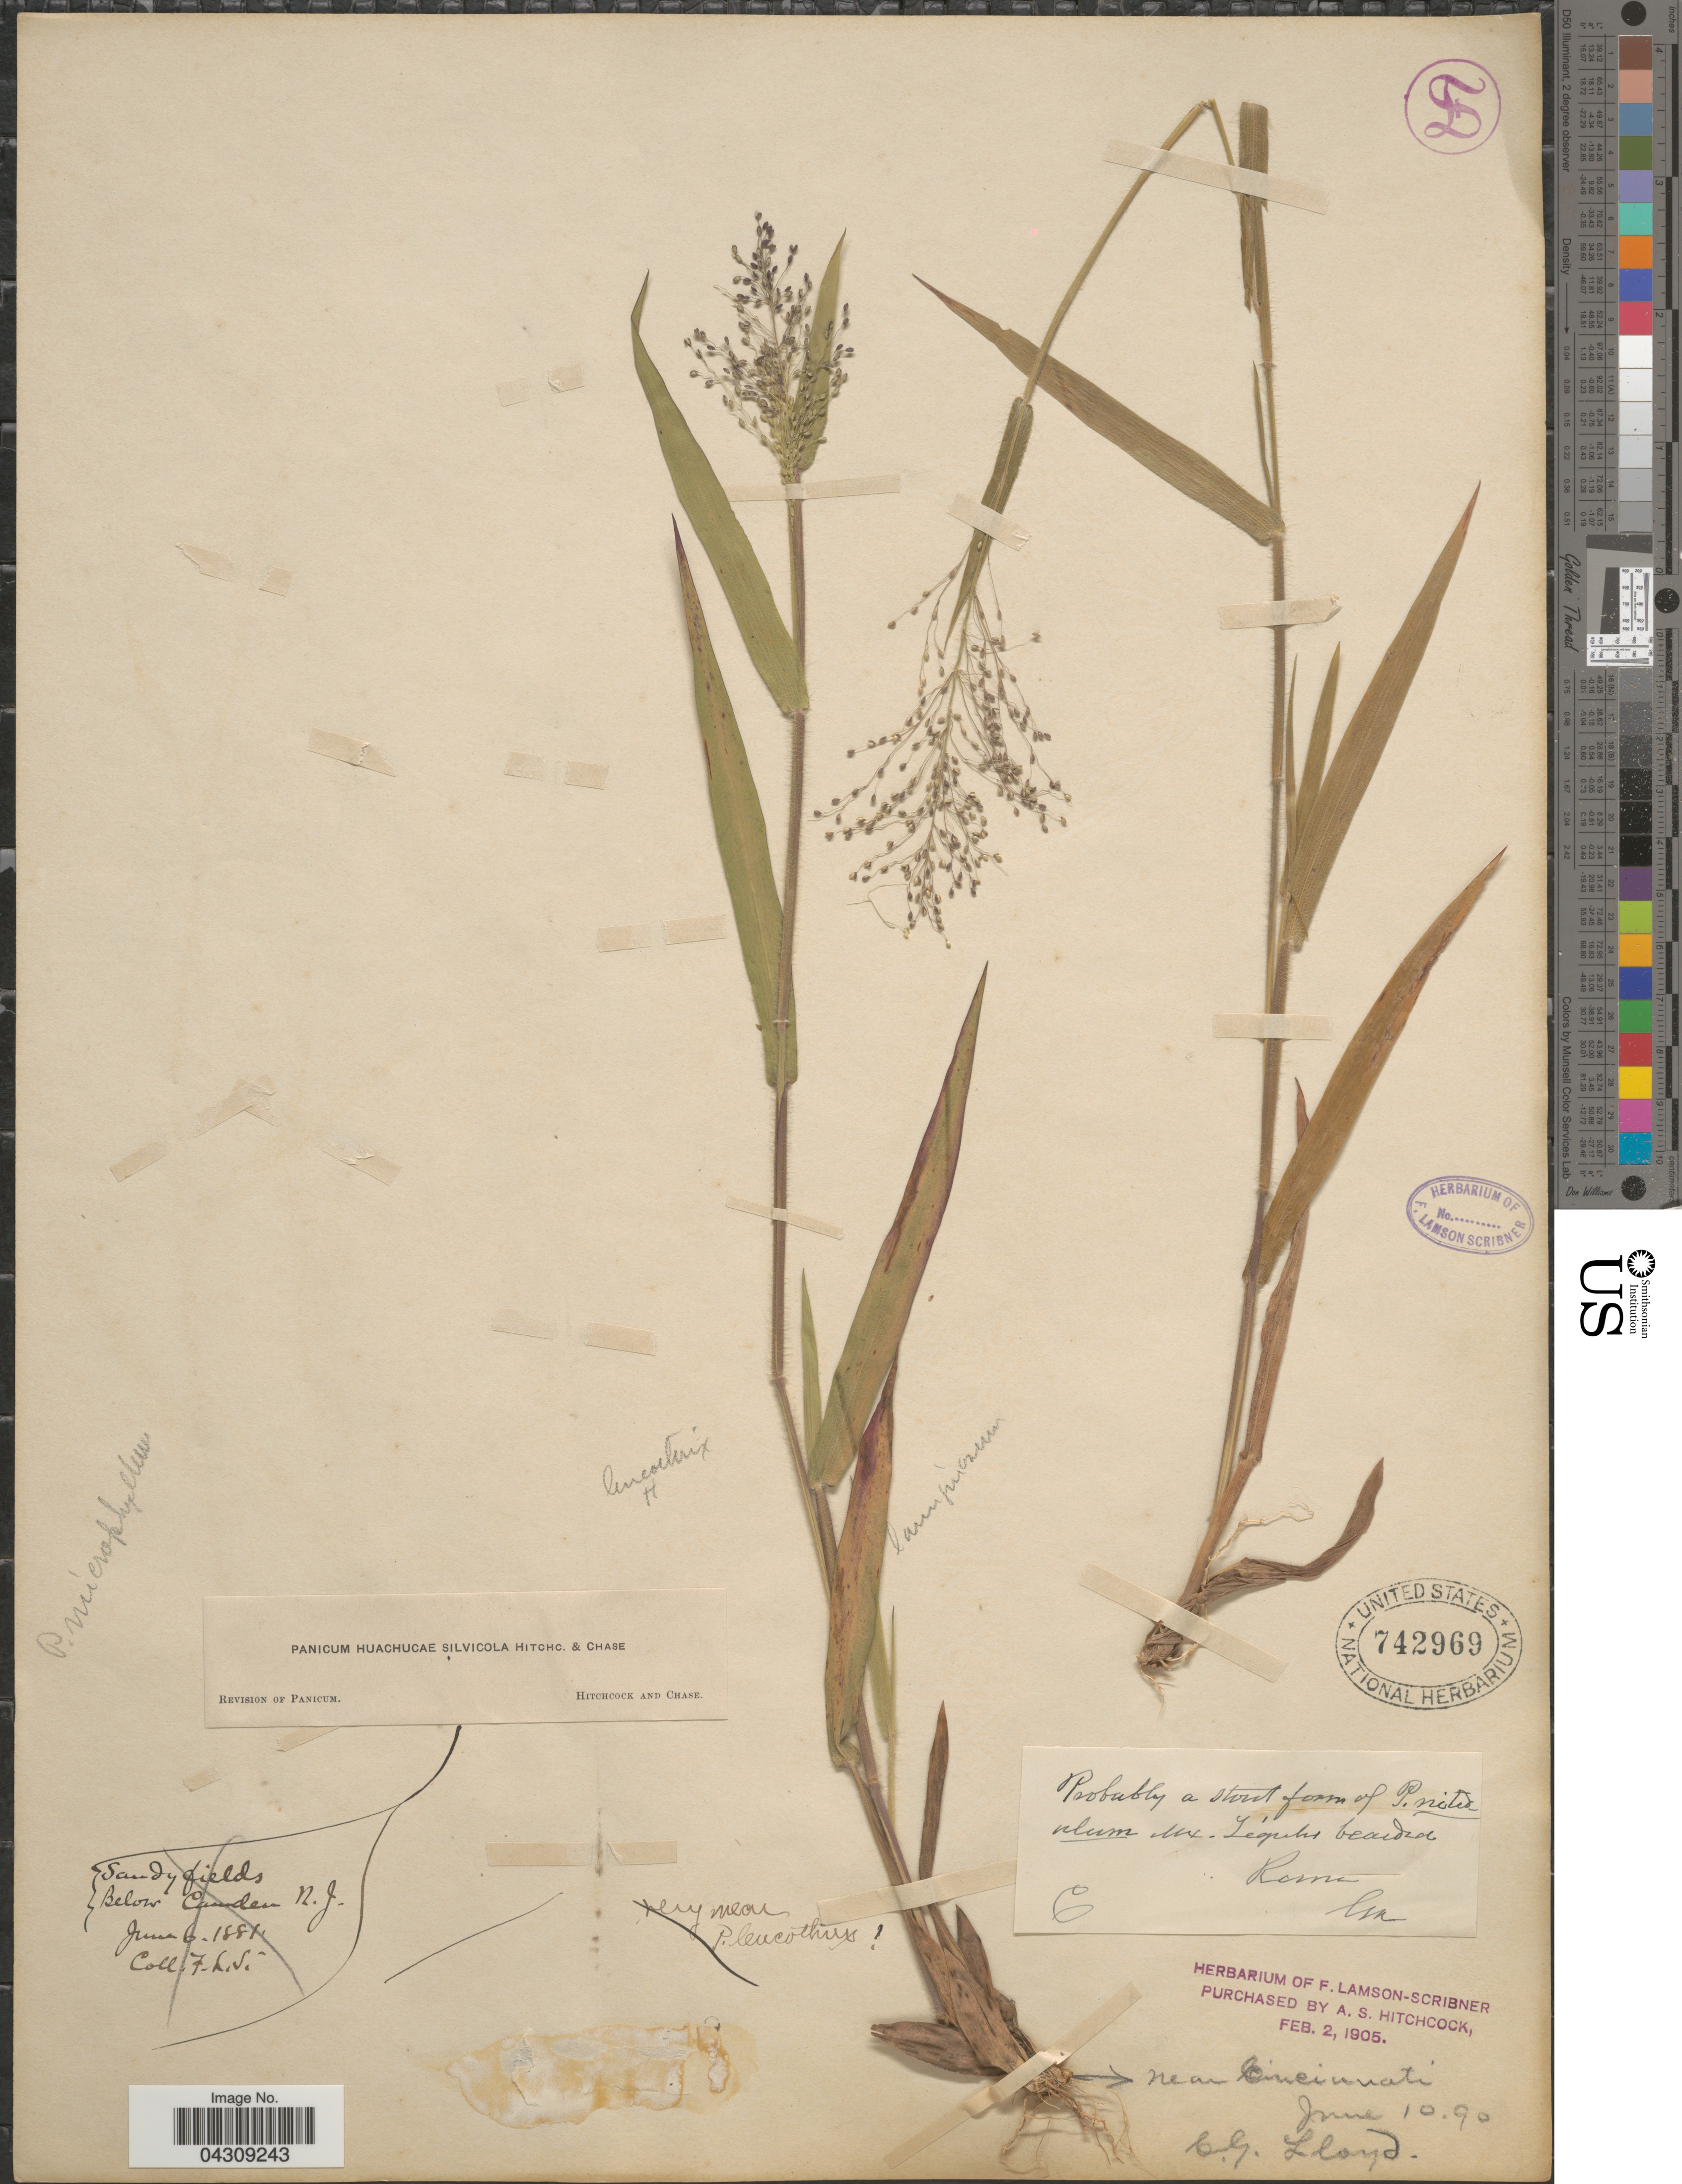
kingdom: Plantae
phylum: Tracheophyta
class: Liliopsida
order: Poales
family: Poaceae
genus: Dichanthelium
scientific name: Dichanthelium acuminatum var. acuminatum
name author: (Sw.) Gould & C.A. Clark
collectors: C. G. Lloyd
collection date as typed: Transcribed d/m/y: 10/6/90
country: United States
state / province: Ohio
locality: Near Cincinnati.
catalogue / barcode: US 742969